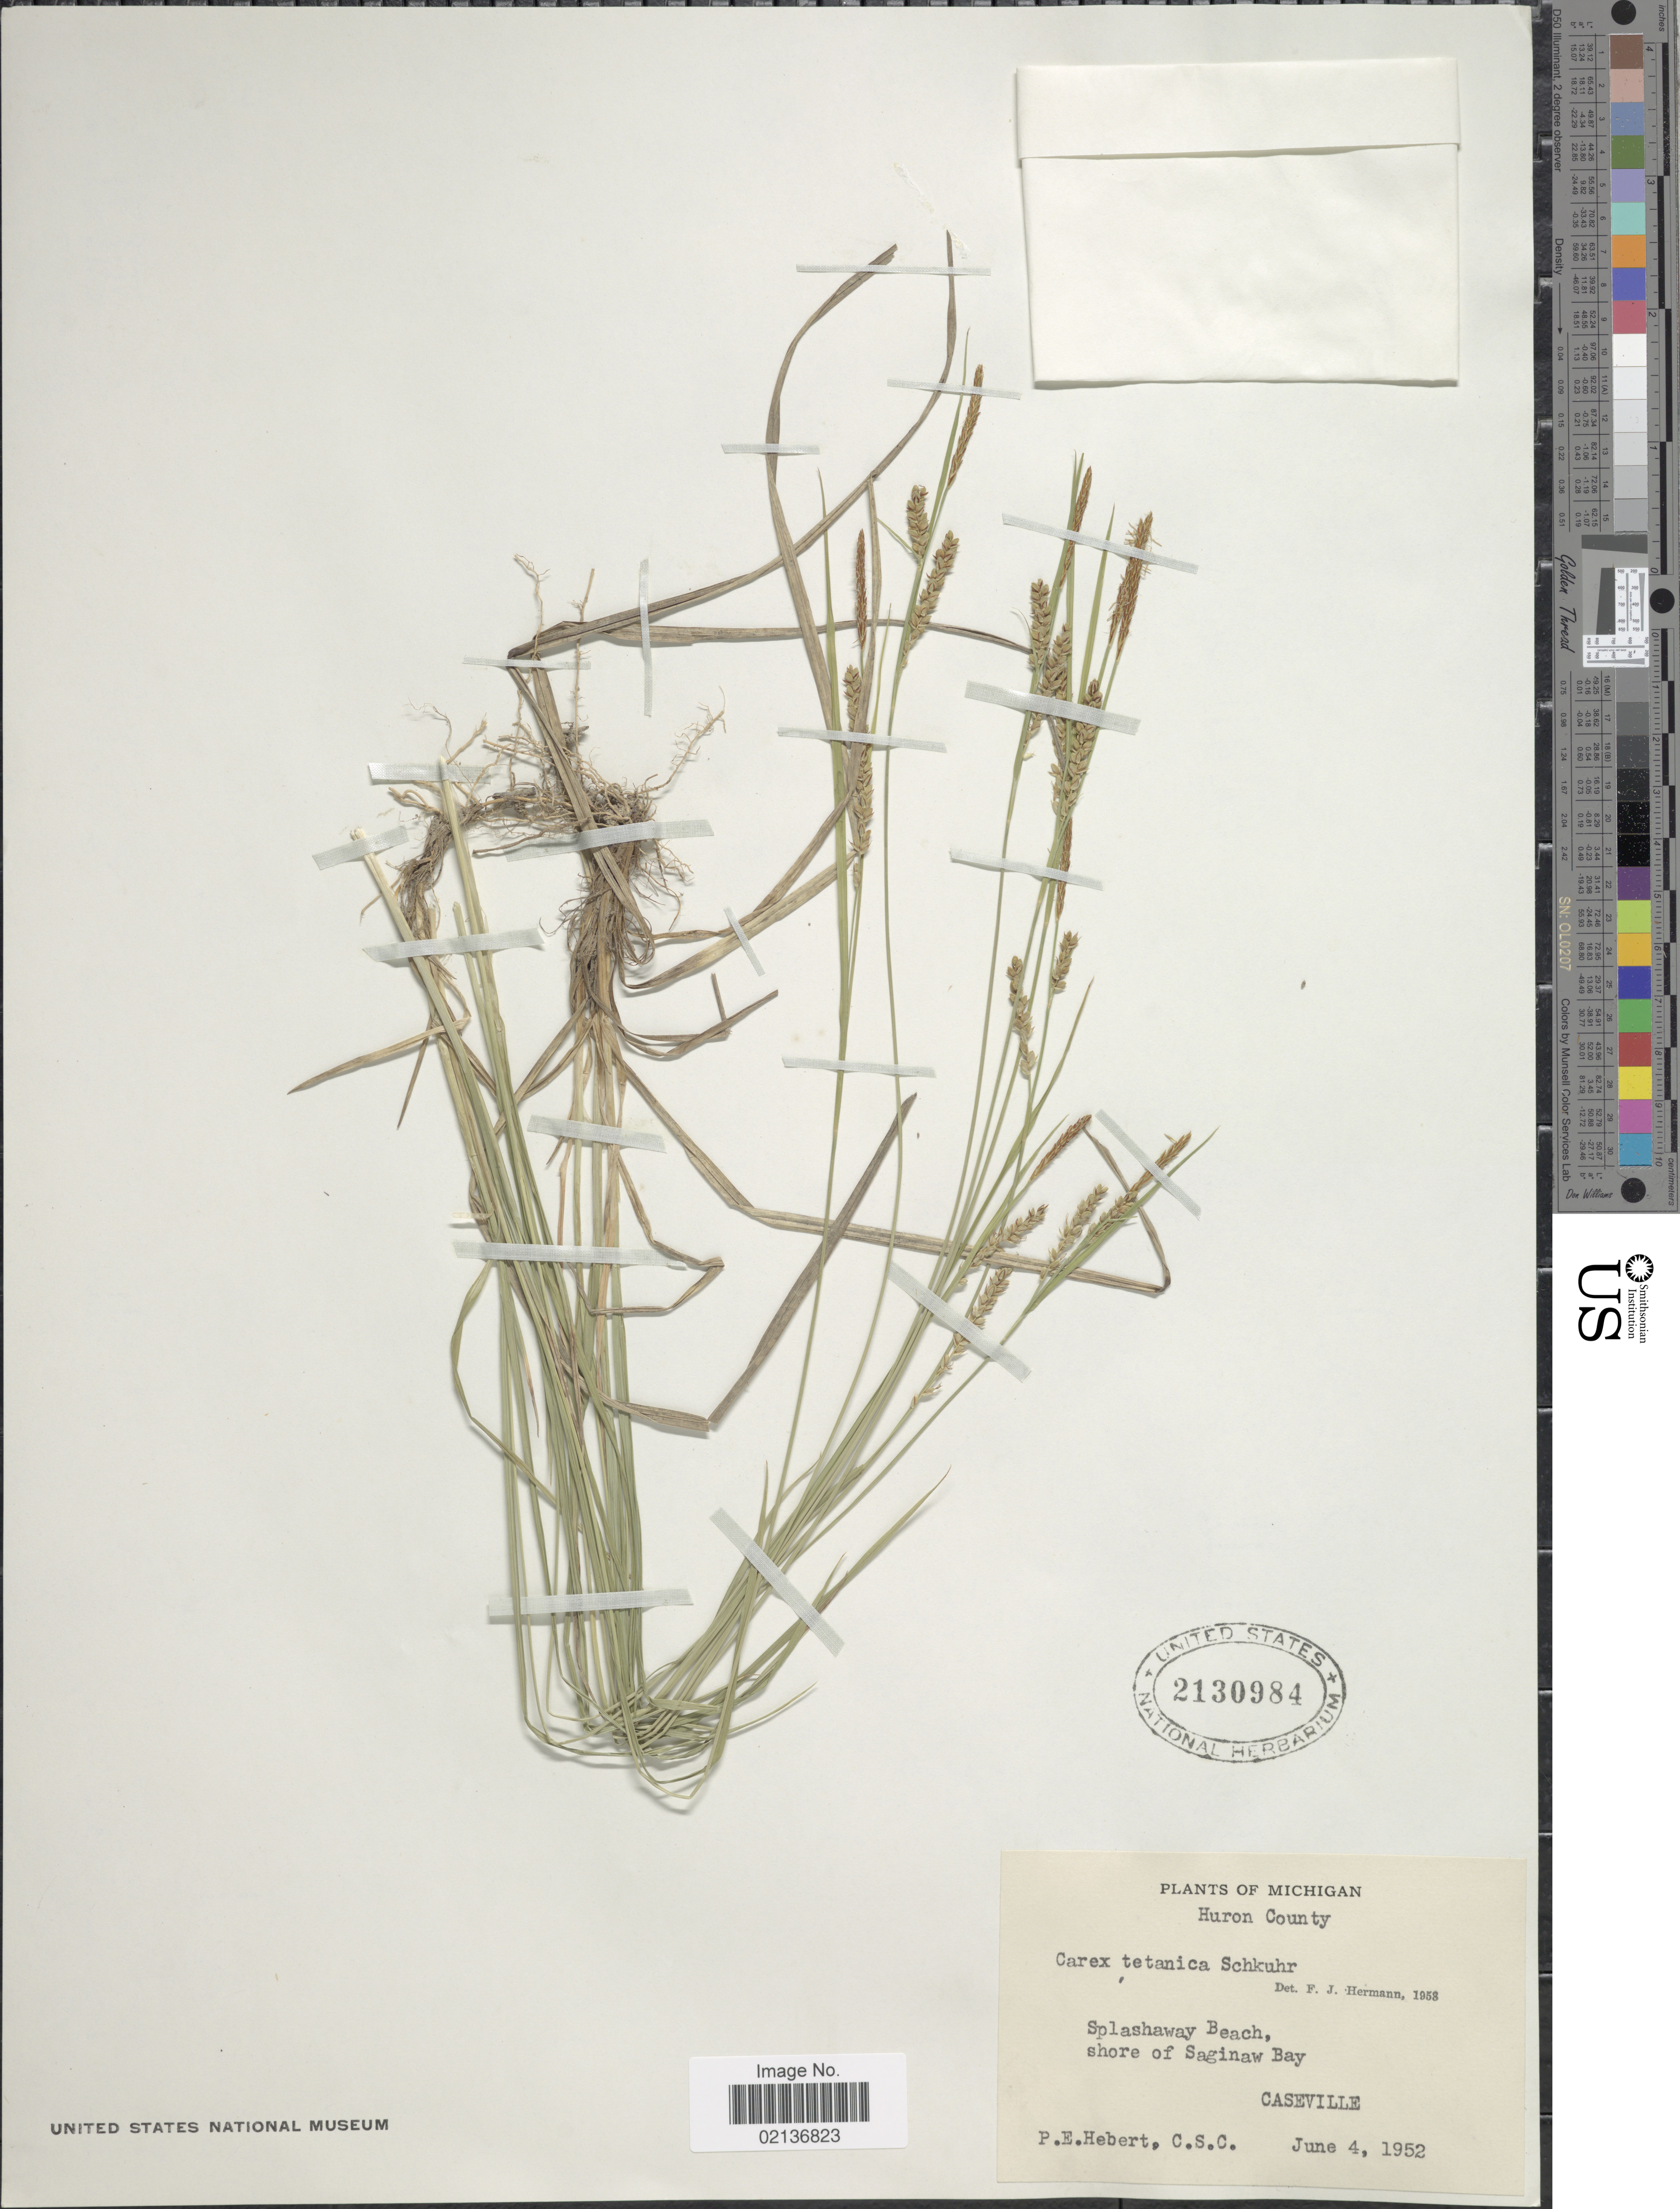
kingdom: Plantae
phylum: Tracheophyta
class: Liliopsida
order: Poales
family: Cyperaceae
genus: Carex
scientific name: Carex tetanica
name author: Schkuhr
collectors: P. Hebert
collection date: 1952-06-04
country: United States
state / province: Michigan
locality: Huron County, Splashaway Beach, shore of Saginaw Bay, Caseville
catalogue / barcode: US 2130984